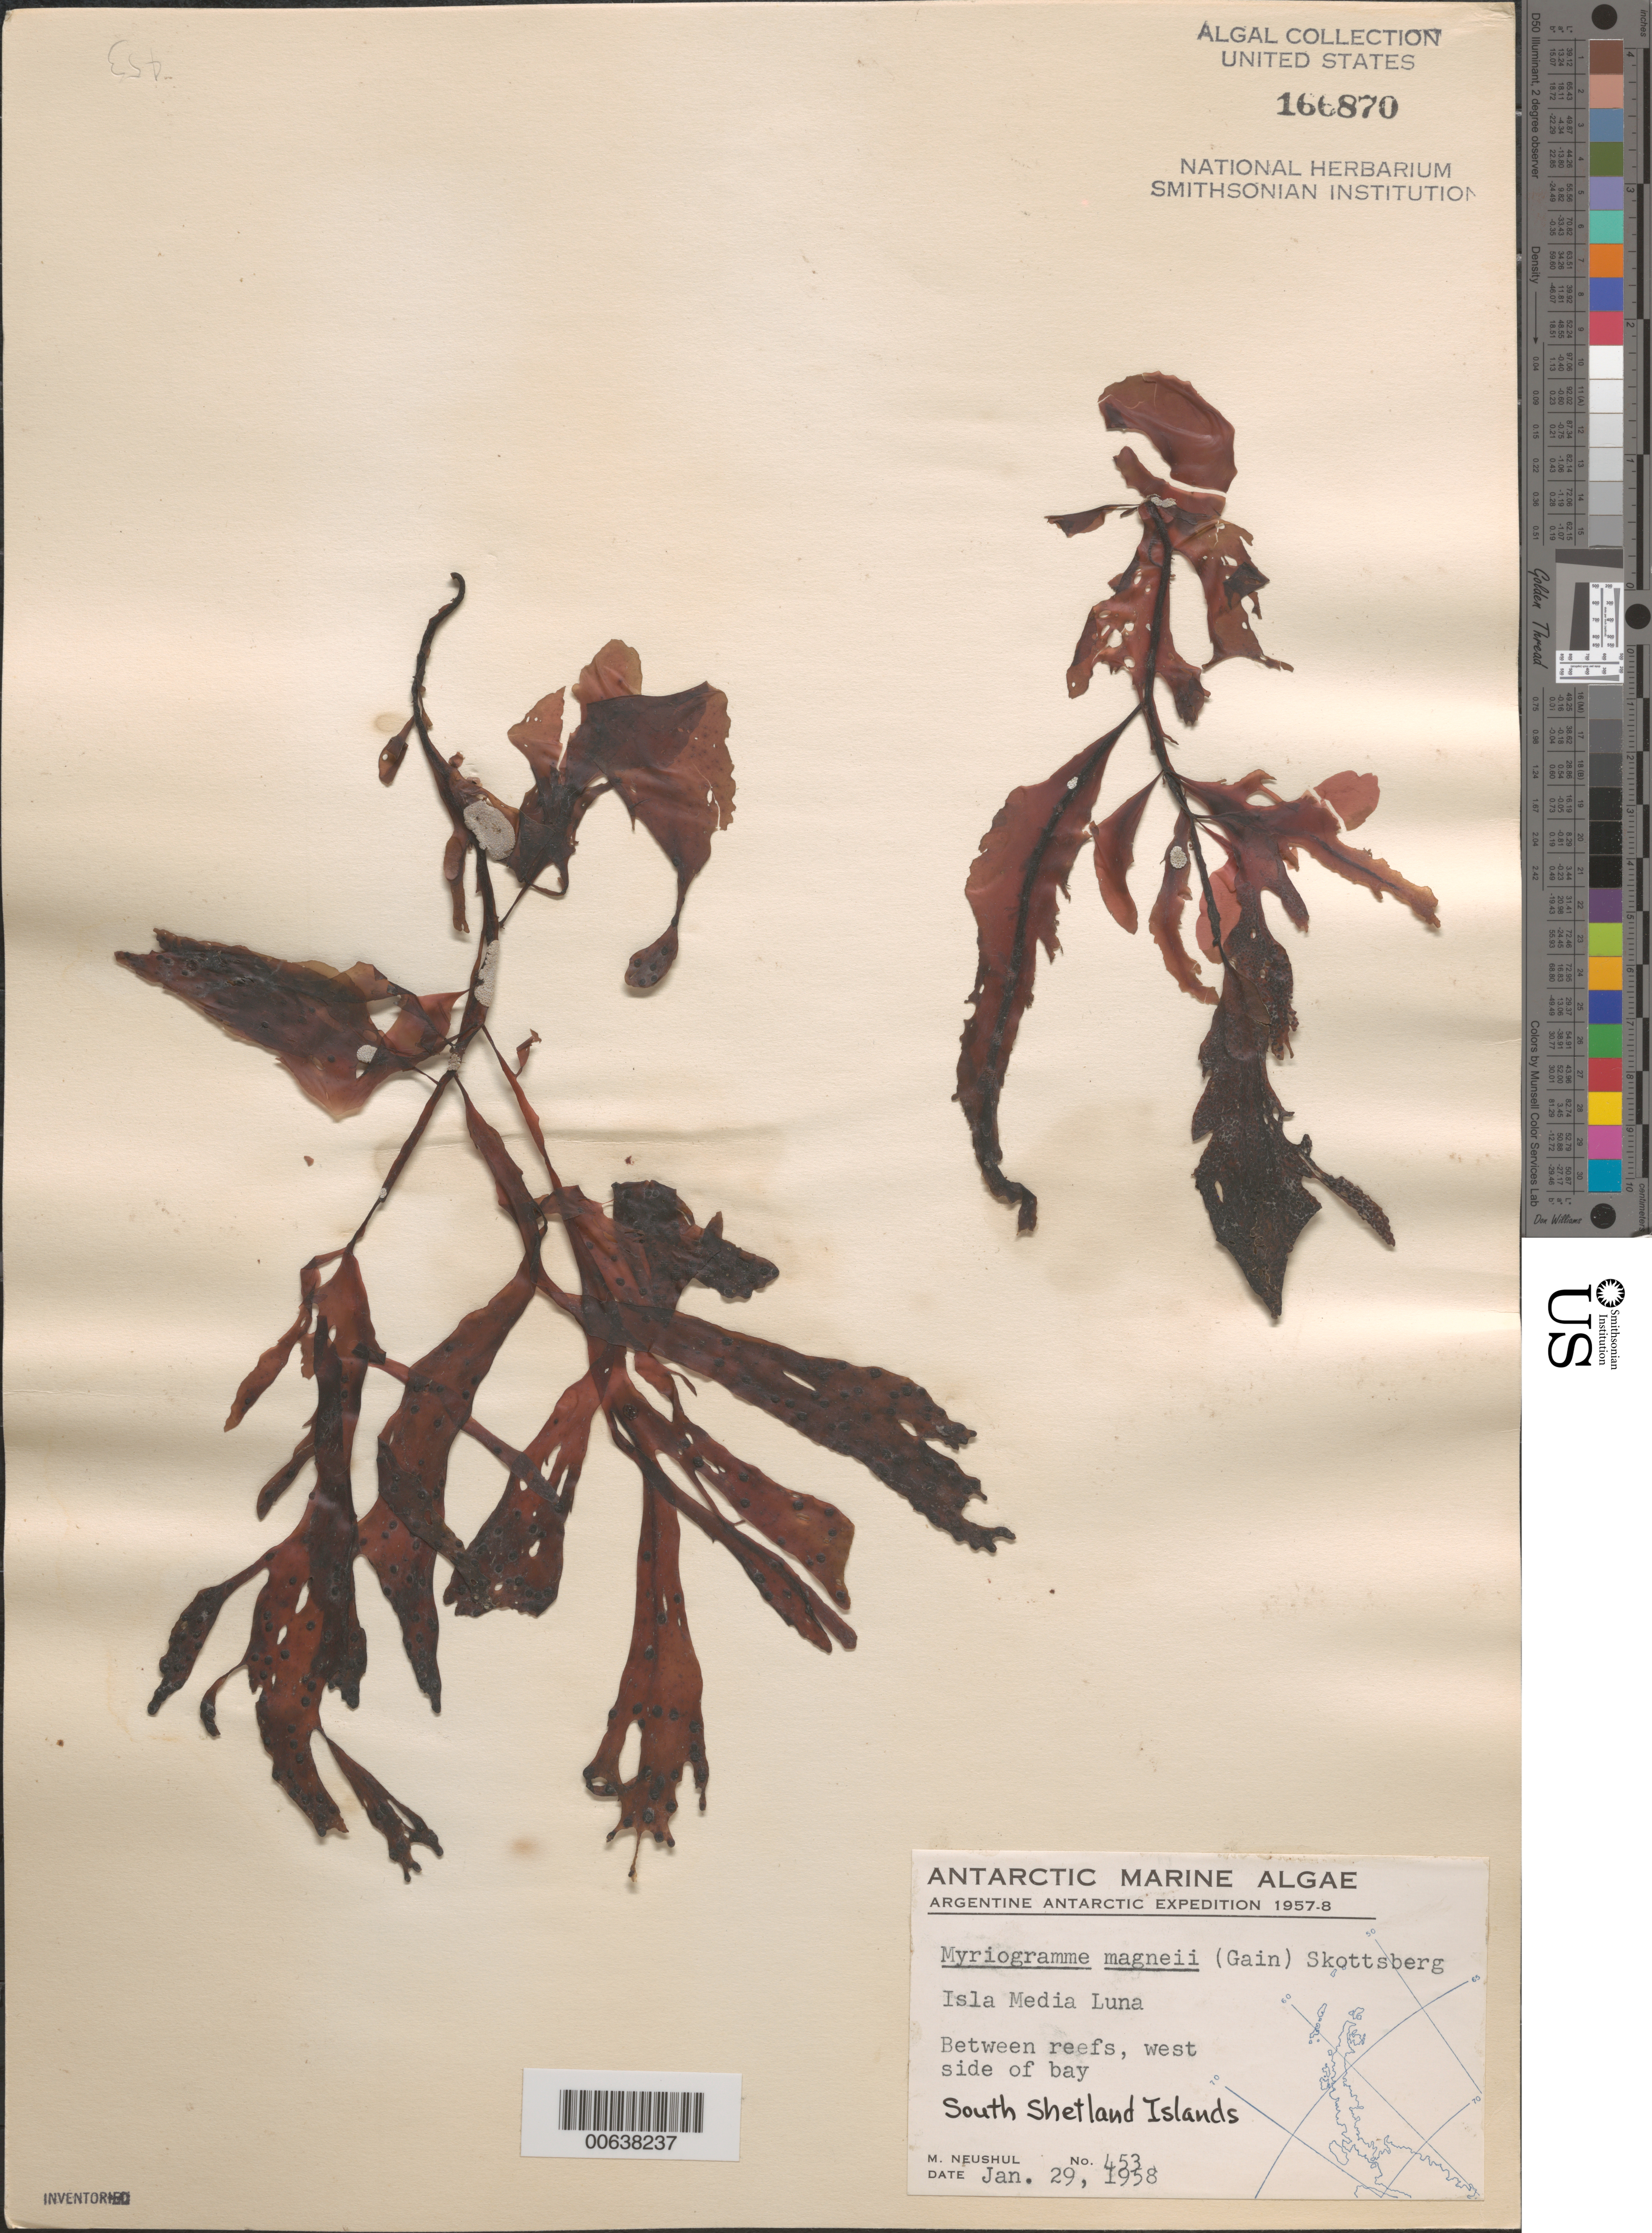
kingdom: Plantae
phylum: Rhodophyta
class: Florideophyceae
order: Ceramiales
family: Delesseriaceae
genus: Myriogramme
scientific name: Myriogramme magneii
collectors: M. Neushul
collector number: Neushul 453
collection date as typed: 29 Jan 1958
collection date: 1958-01-29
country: Antarctica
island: Half Moon Island (Media Luna Island)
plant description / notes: Argentine Antarctic Expedition, 1957-1958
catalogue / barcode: US 166870